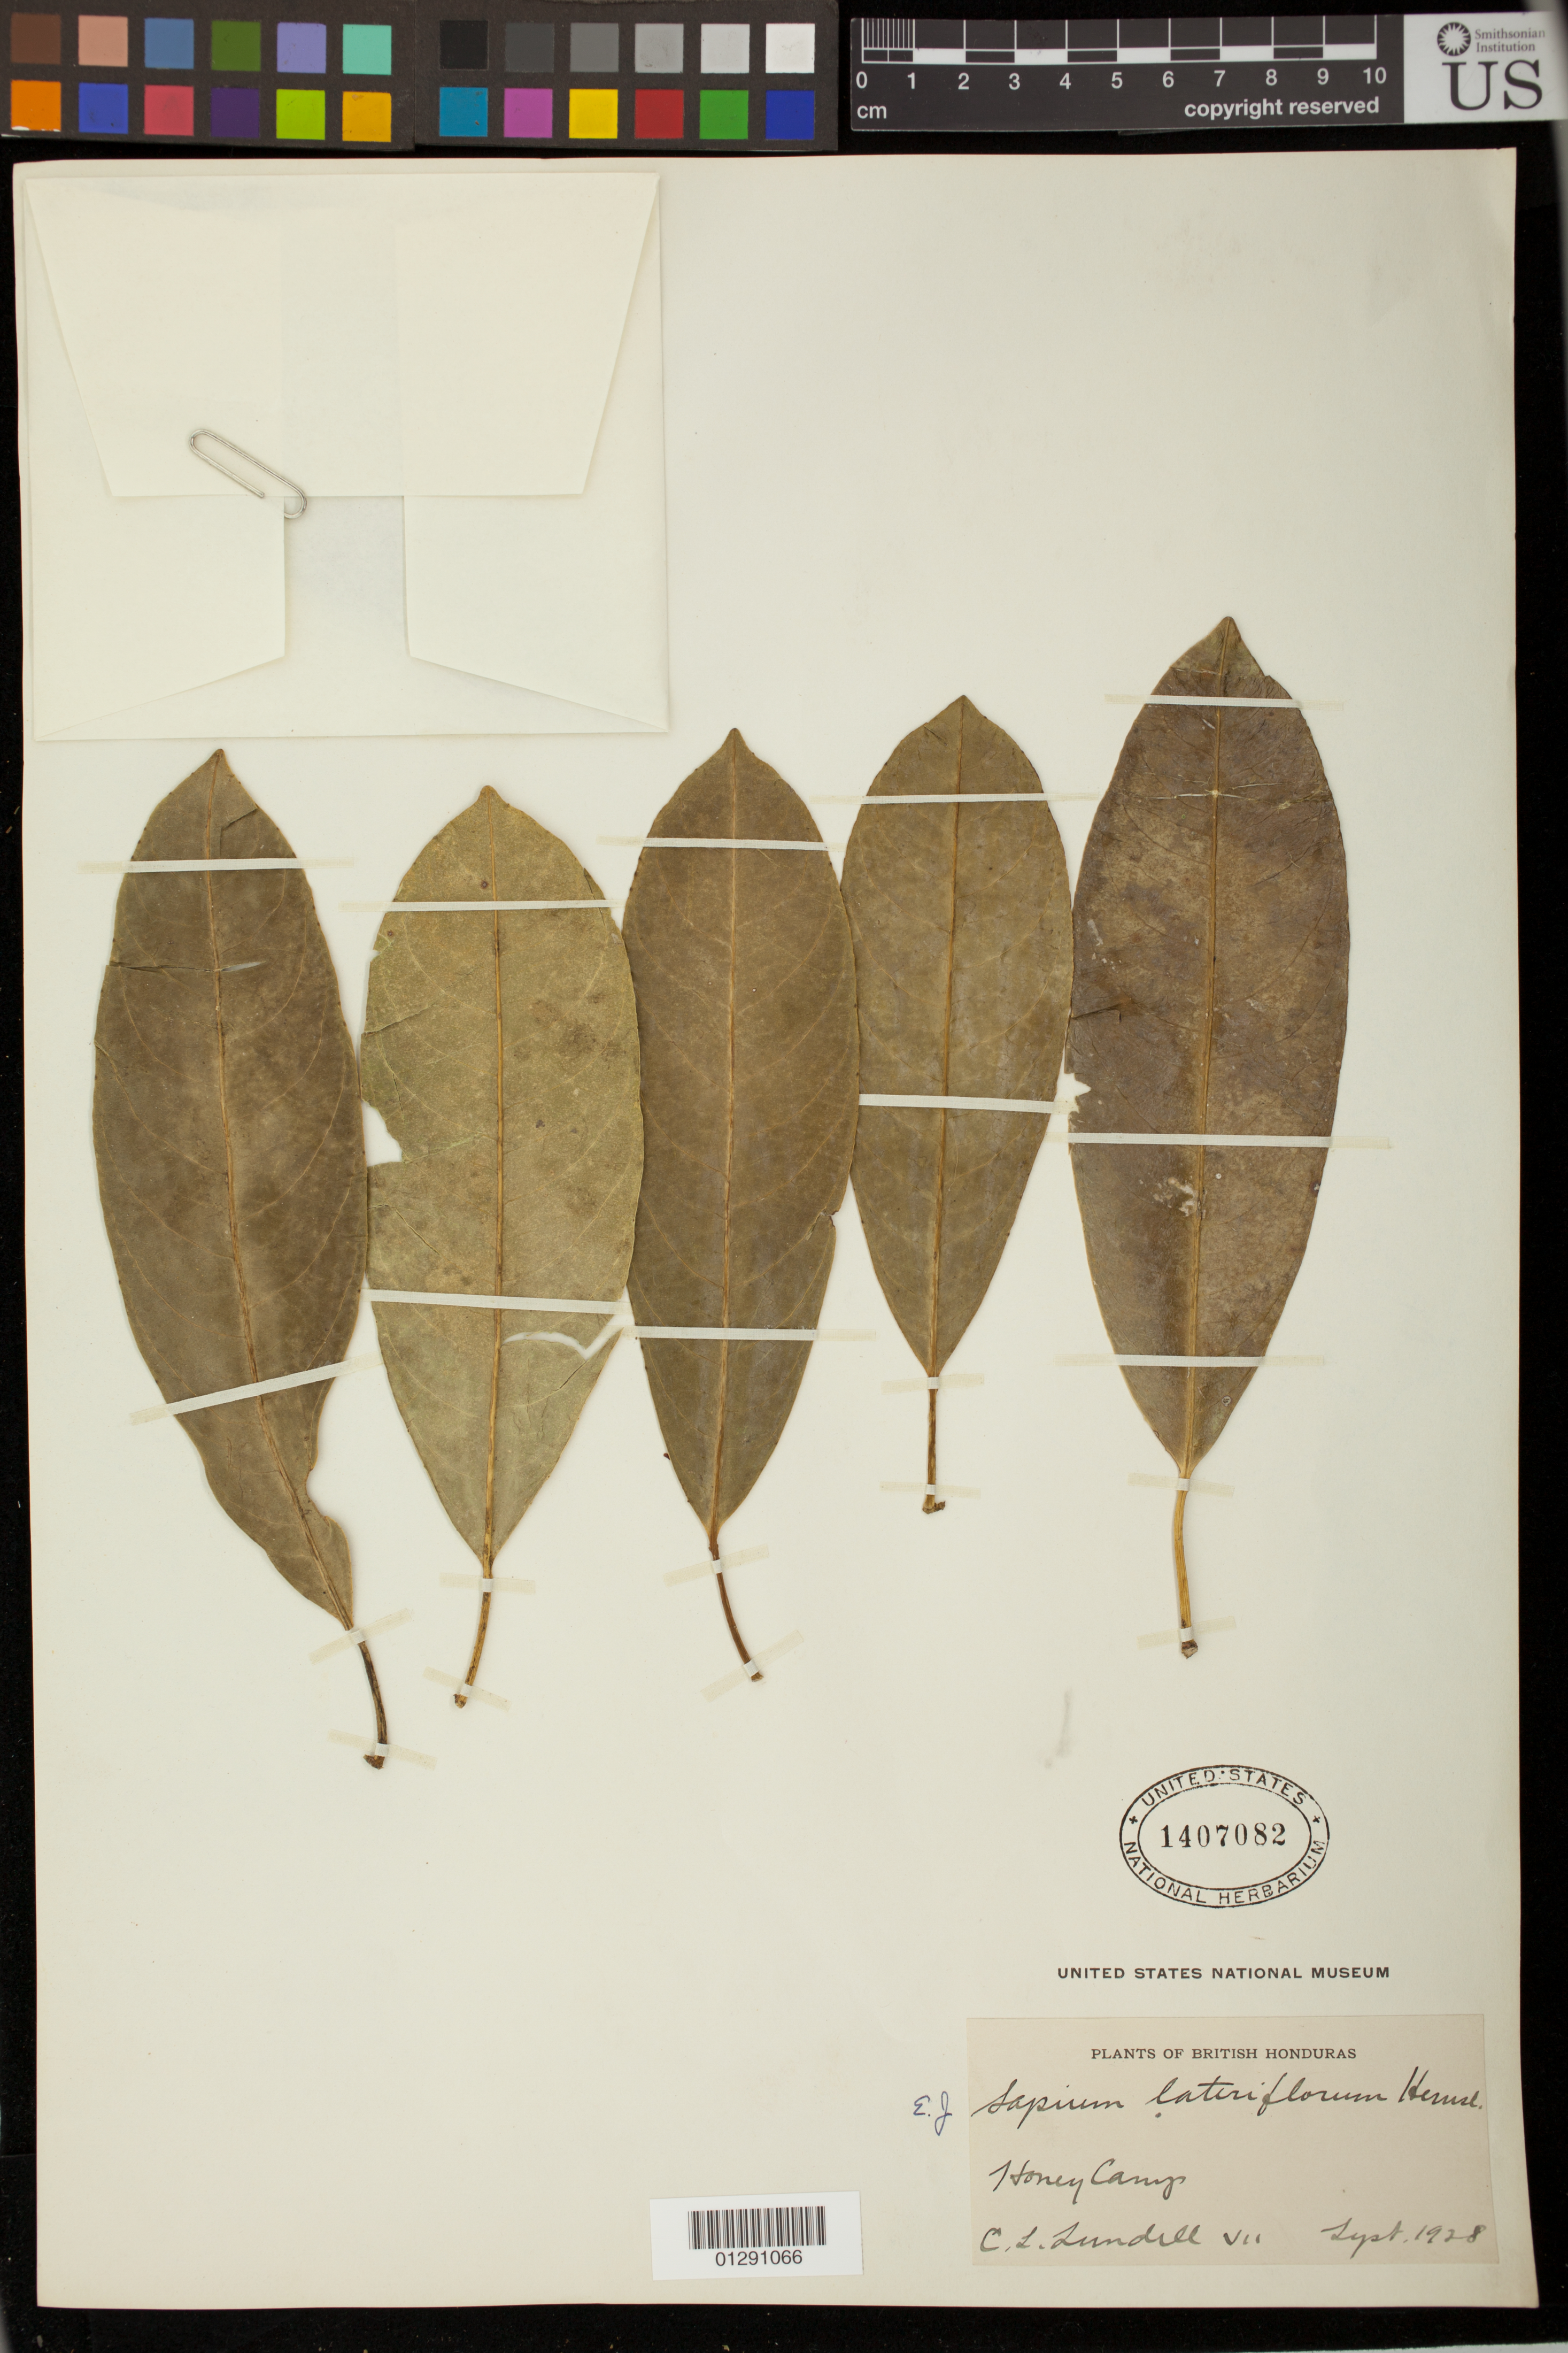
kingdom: Plantae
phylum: Tracheophyta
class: Magnoliopsida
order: Malpighiales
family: Euphorbiaceae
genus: Sapium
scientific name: Sapium lateriflorum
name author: Hemsl.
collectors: C. L. Lundell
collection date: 1928-09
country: Belize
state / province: Orange Walk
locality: Honey Camp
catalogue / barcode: US 1407082